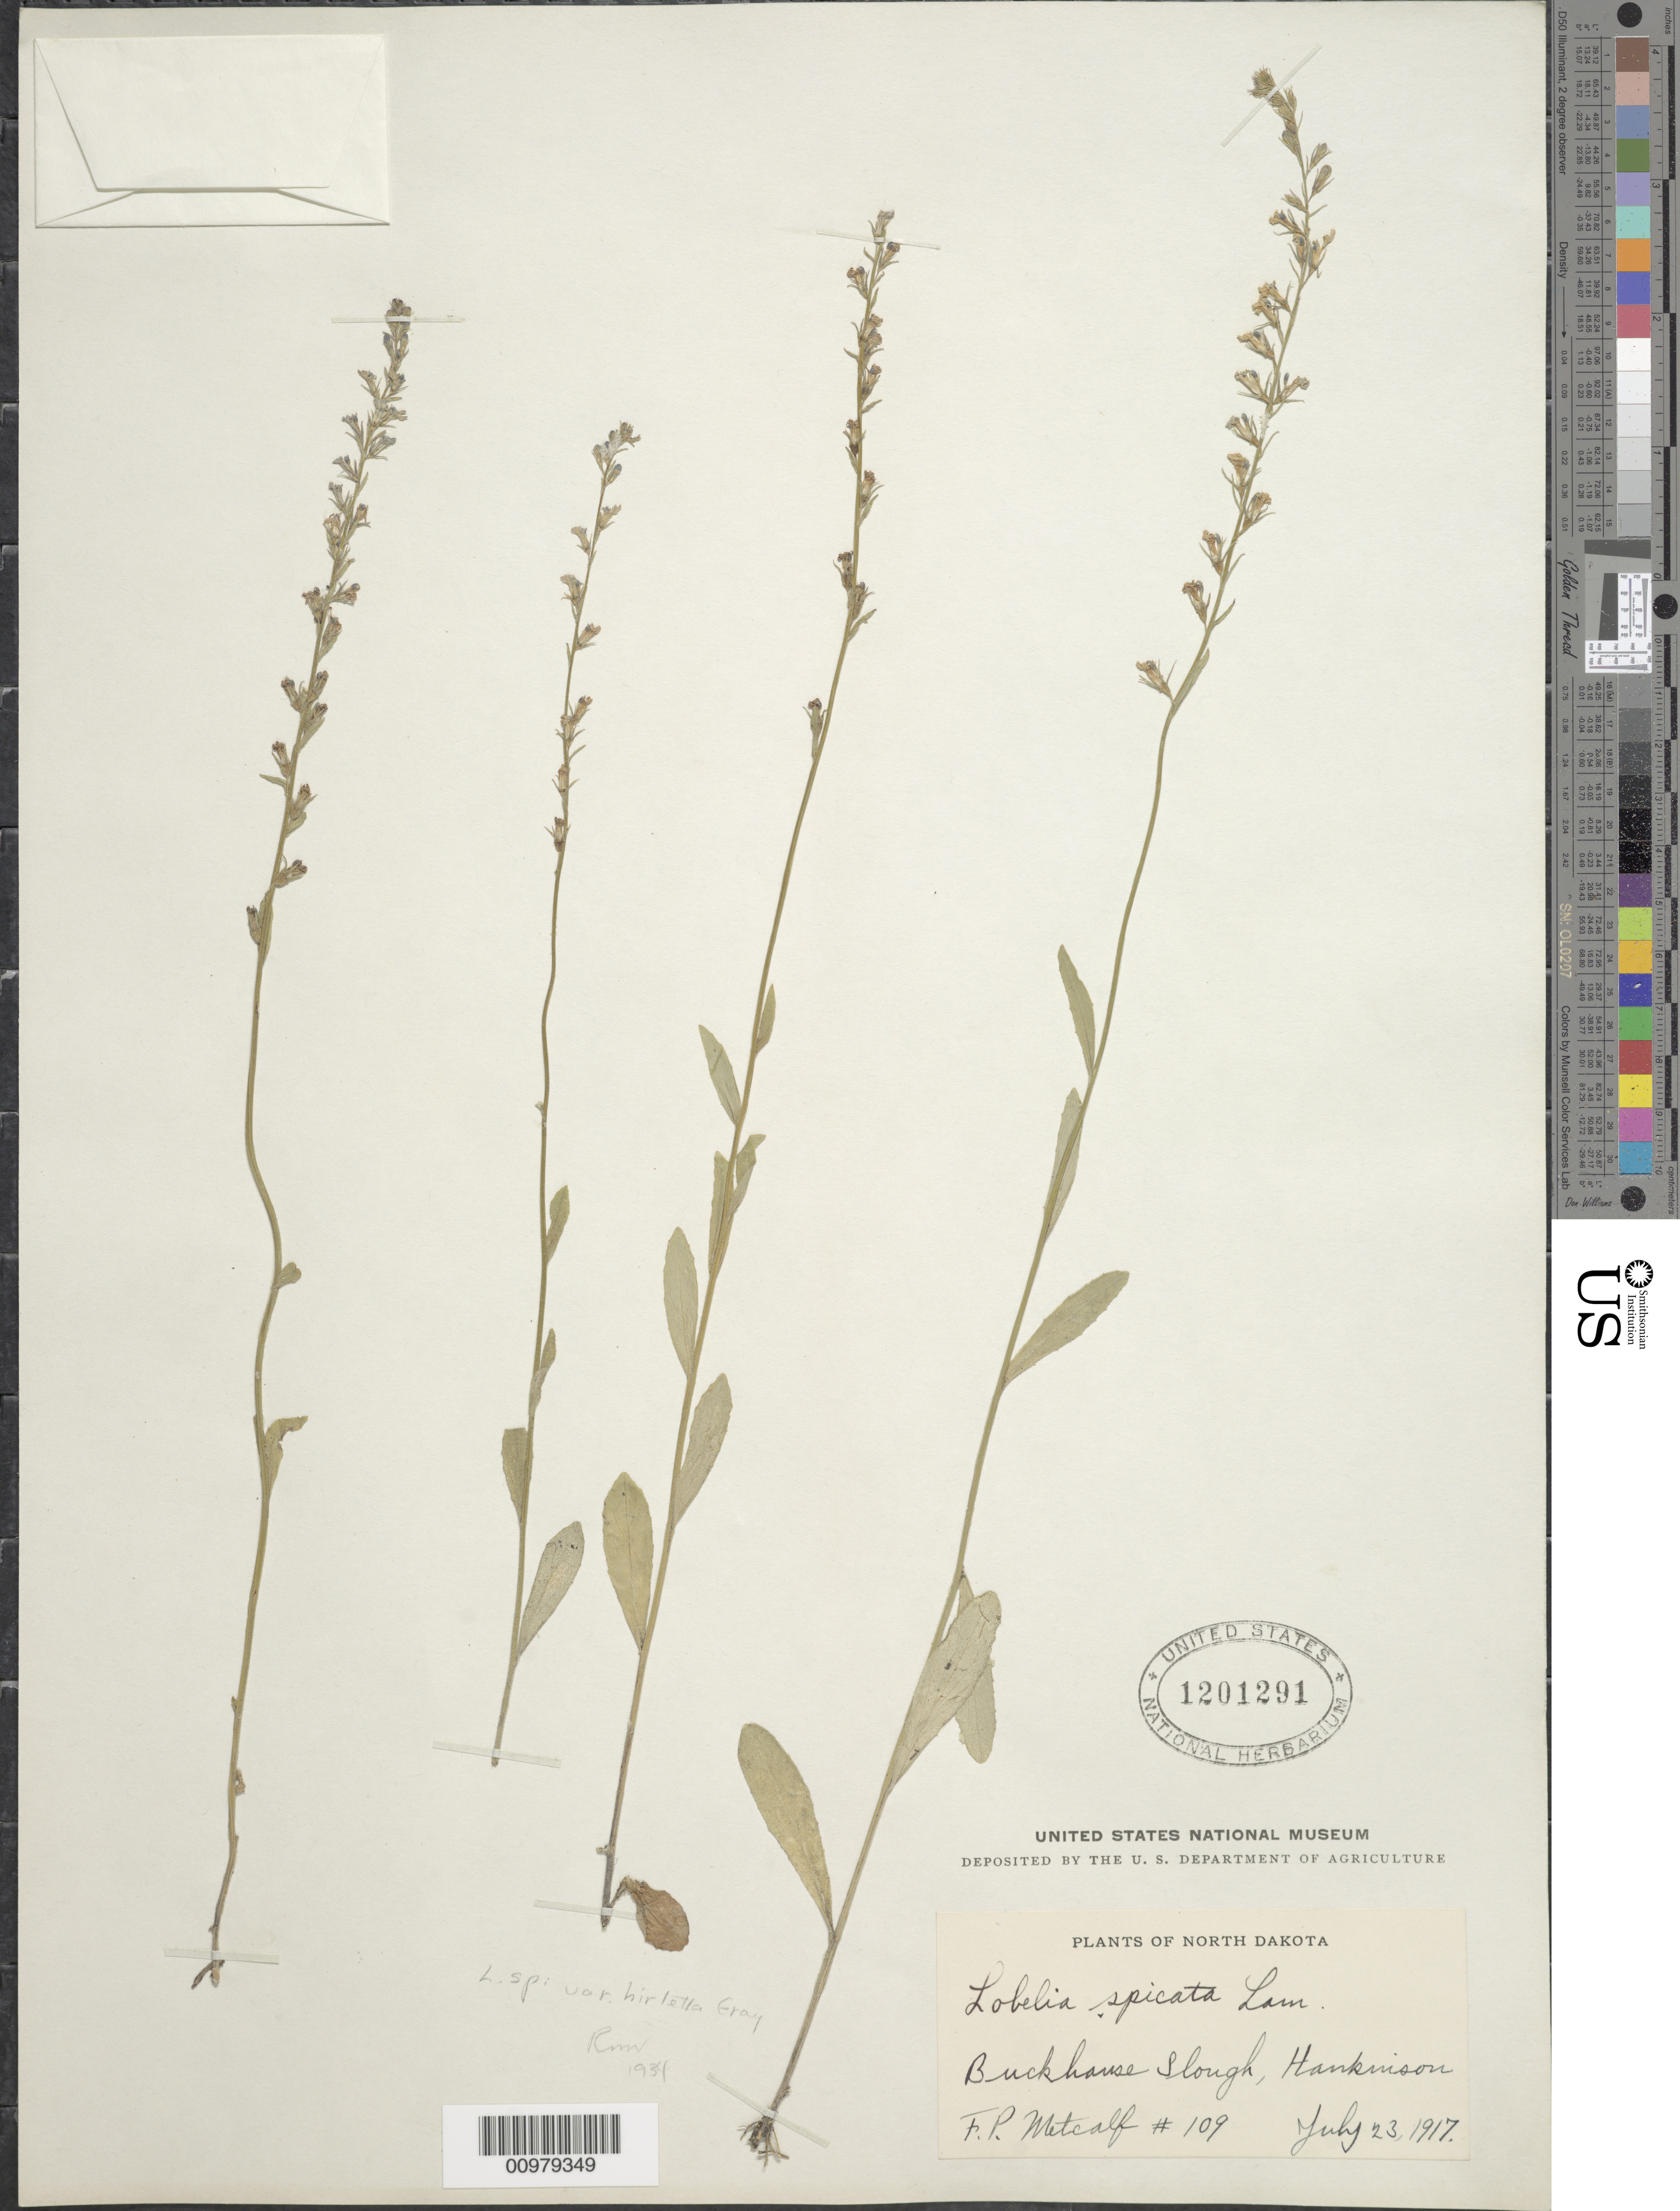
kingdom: Plantae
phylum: Tracheophyta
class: Magnoliopsida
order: Asterales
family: Campanulaceae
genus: Lobelia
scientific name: Lobelia spicata var. hirtella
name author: A. Gray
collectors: F. P. Metcalf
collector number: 109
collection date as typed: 23 Jul 1917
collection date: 1917-07-23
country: United States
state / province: North Dakota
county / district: Richland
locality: Buckhouse Slough, Hankinson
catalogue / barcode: US 1201291